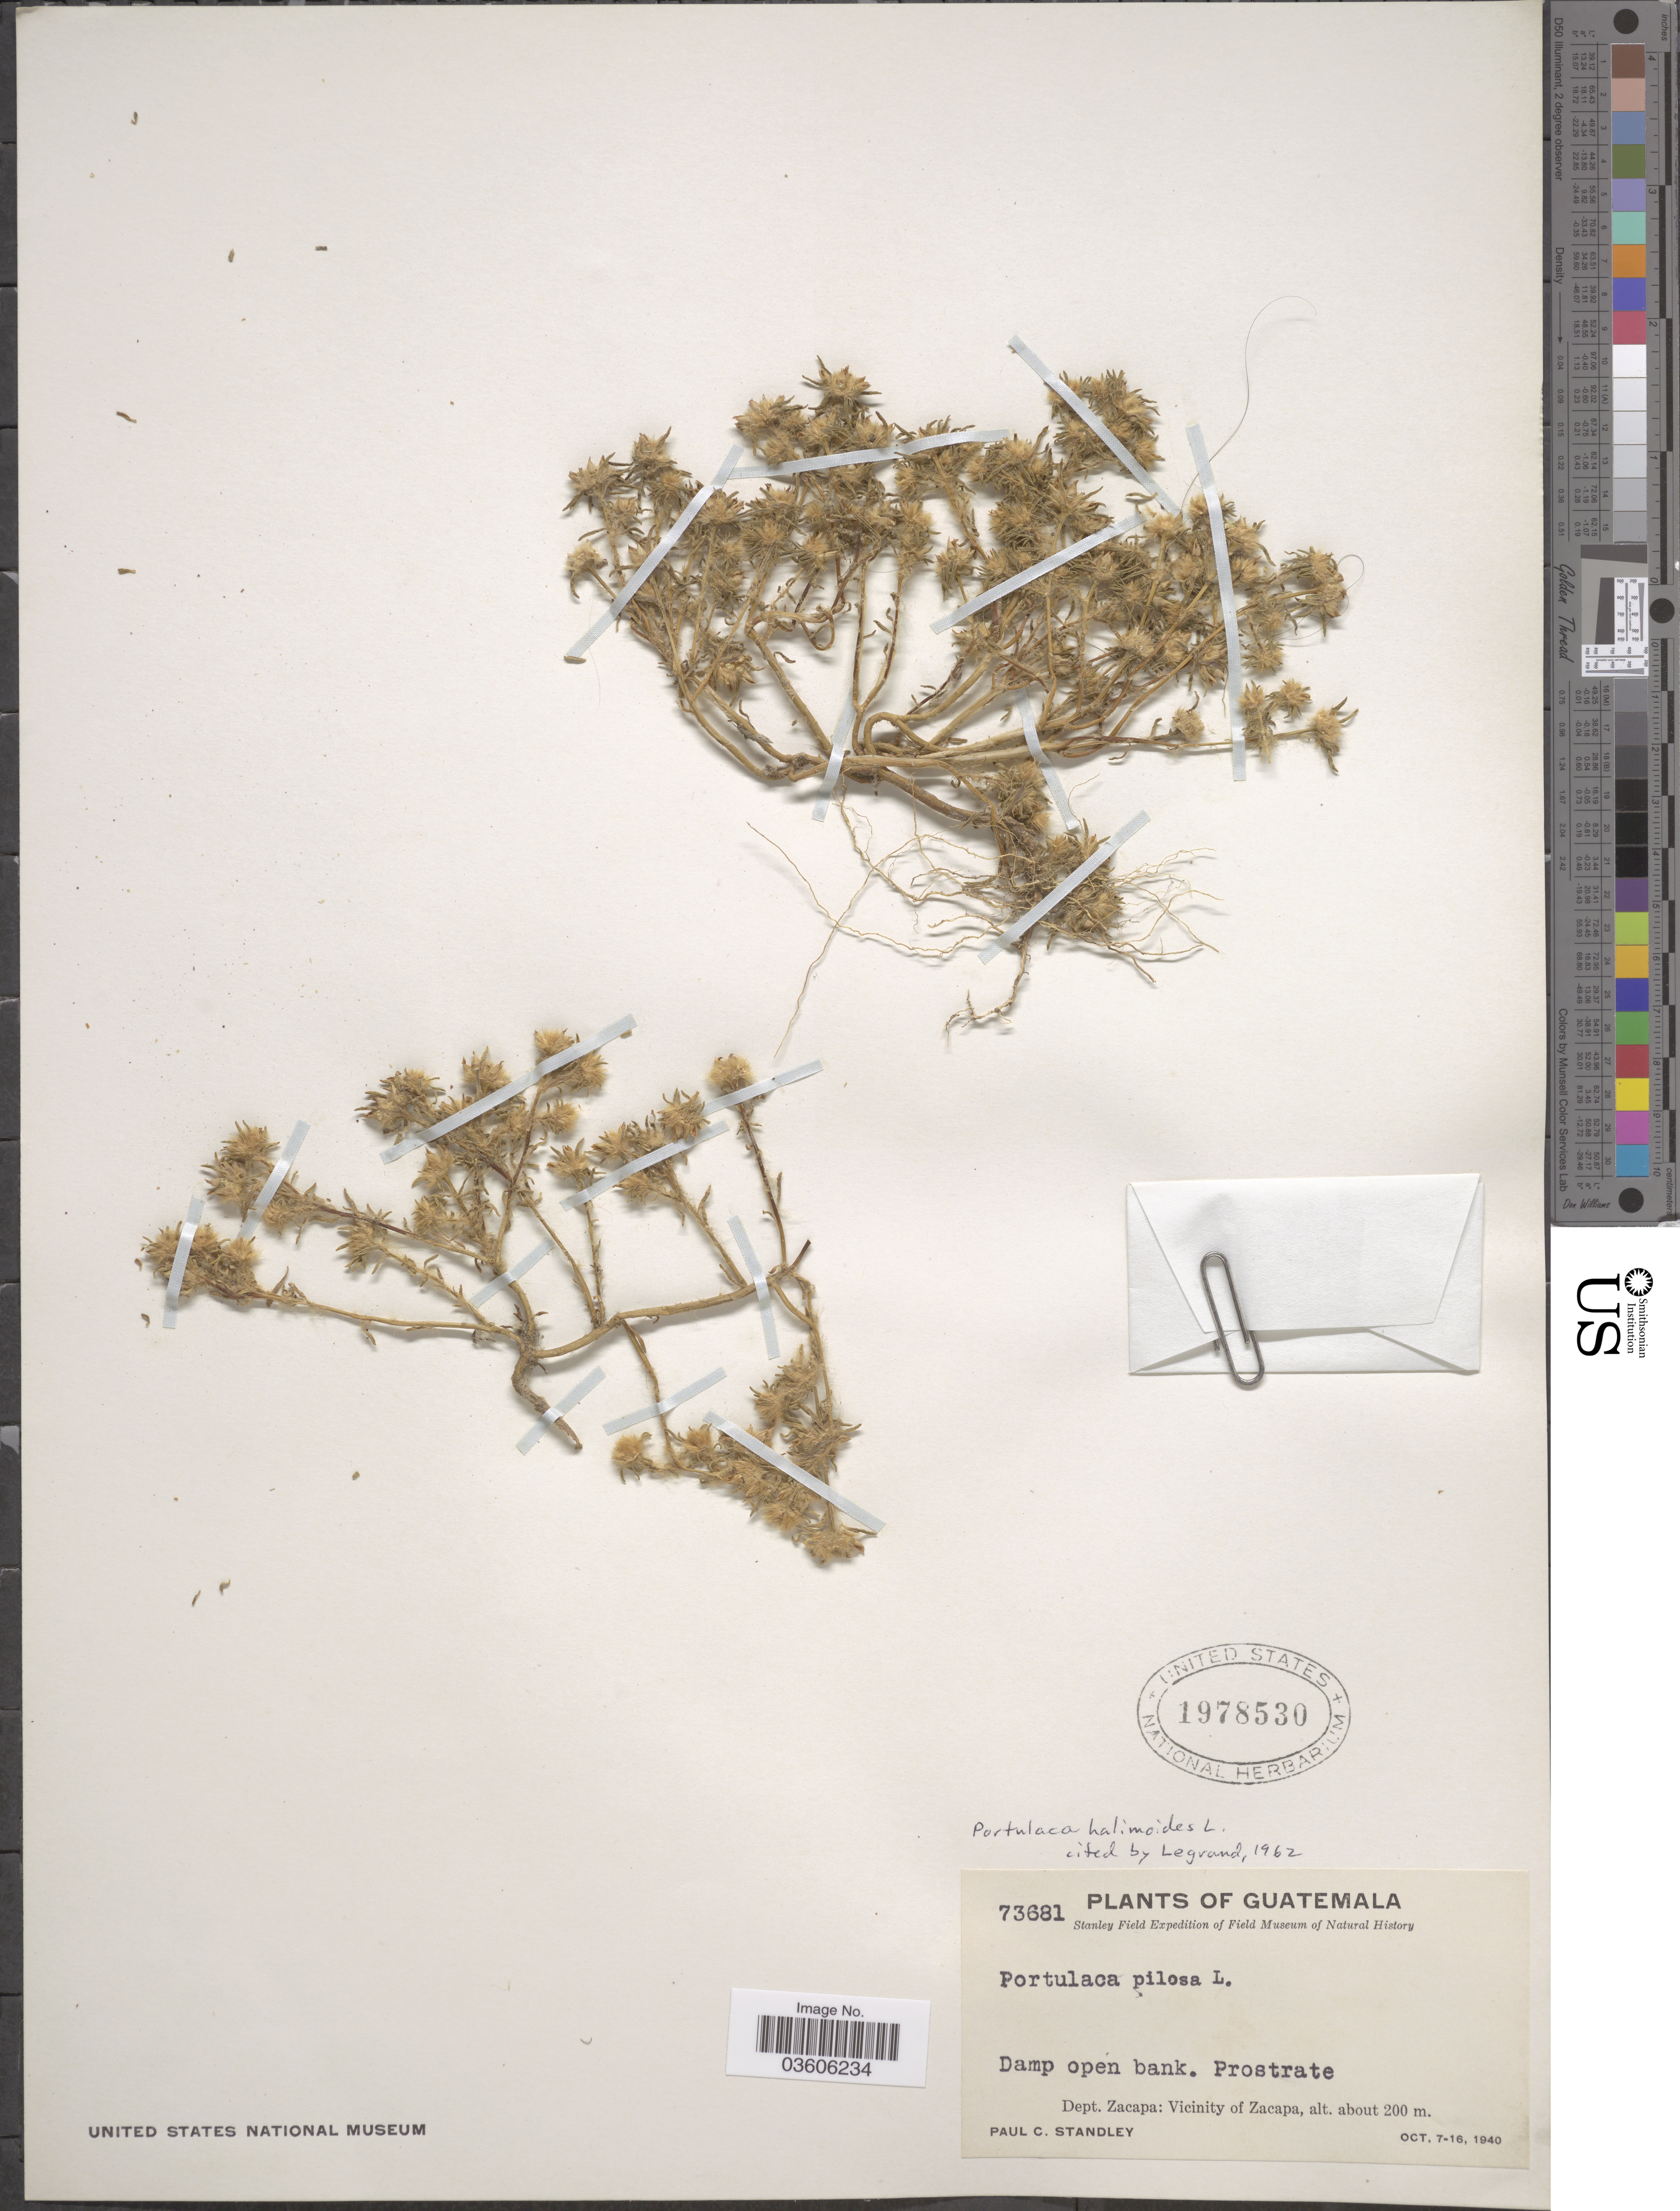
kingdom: Plantae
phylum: Tracheophyta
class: Magnoliopsida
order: Caryophyllales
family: Portulacaceae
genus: Portulaca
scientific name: Portulaca halimoides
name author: L.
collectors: P. C. Standley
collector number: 73681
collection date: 1940-10-07/1940-10-16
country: Guatemala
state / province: Zacapa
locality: Dept. Zacapa: Vicinity of Zacapa.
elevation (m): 200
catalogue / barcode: US 1978530